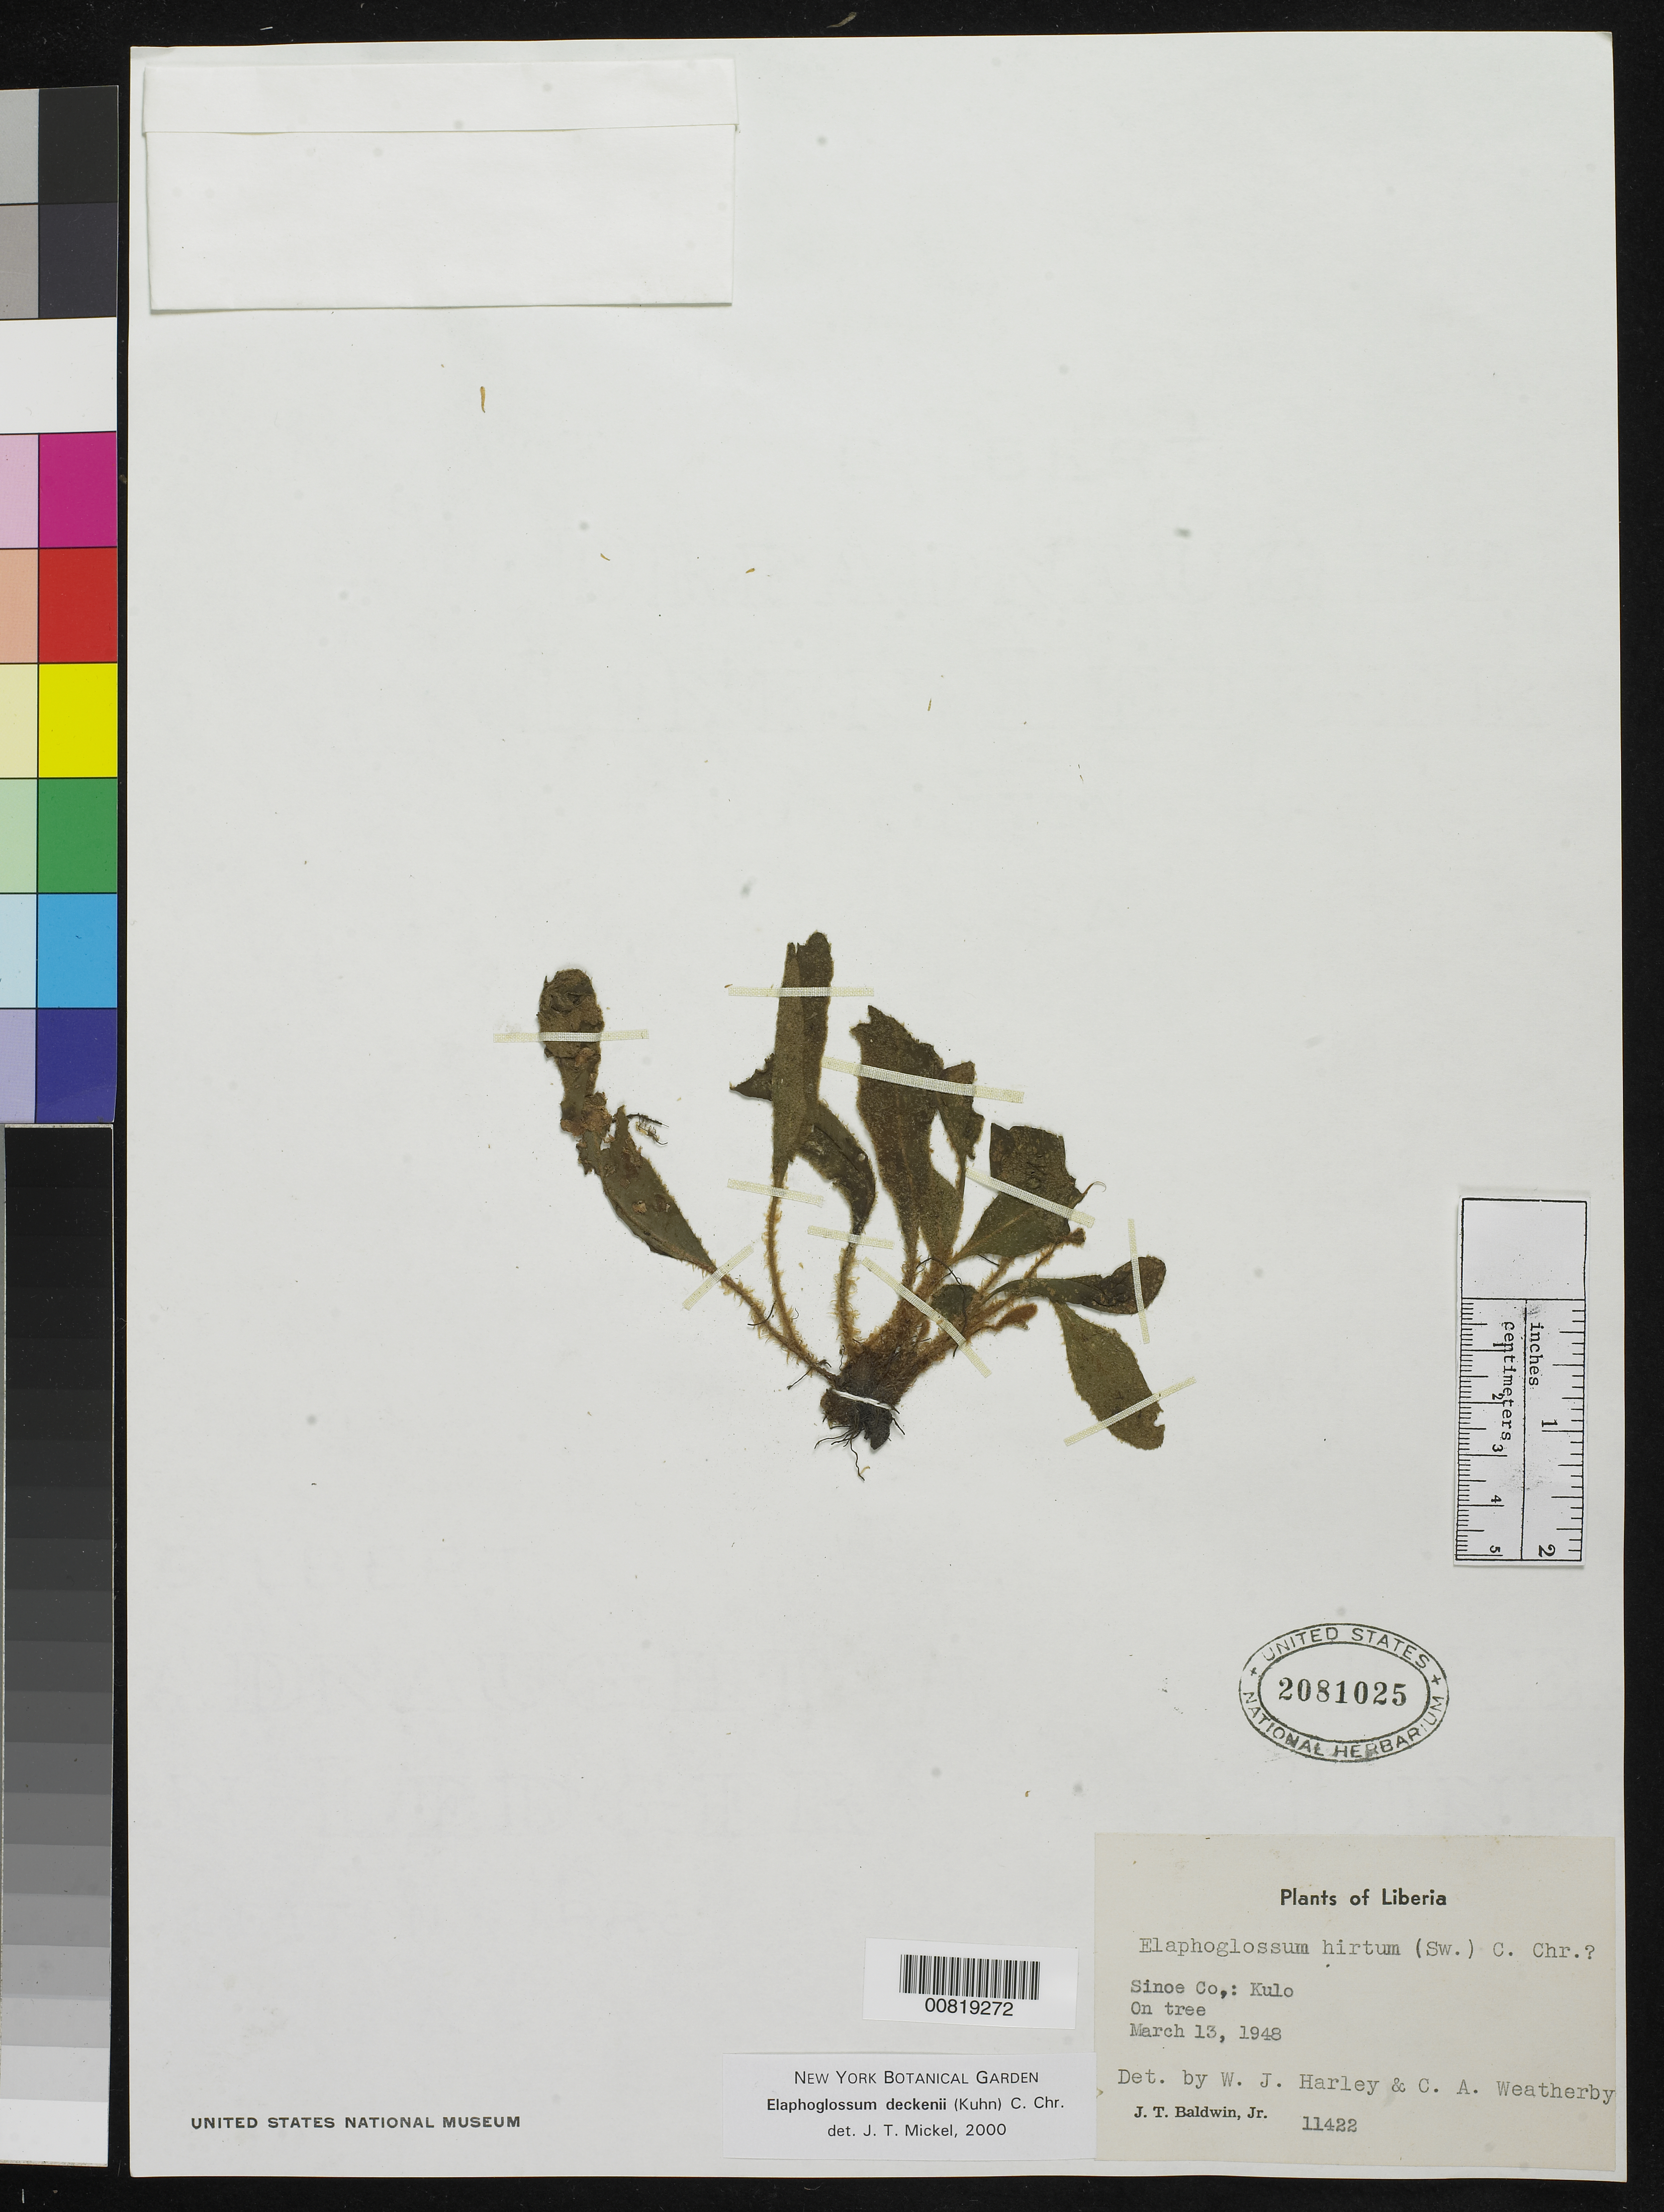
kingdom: Plantae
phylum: Tracheophyta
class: Polypodiopsida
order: Polypodiales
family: Dryopteridaceae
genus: Elaphoglossum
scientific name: Elaphoglossum hirtum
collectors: J. T. Baldwin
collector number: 11422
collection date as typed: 13 Mar 1948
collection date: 1948-03-13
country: Liberia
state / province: Sinoe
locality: Kulo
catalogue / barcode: US 2081025